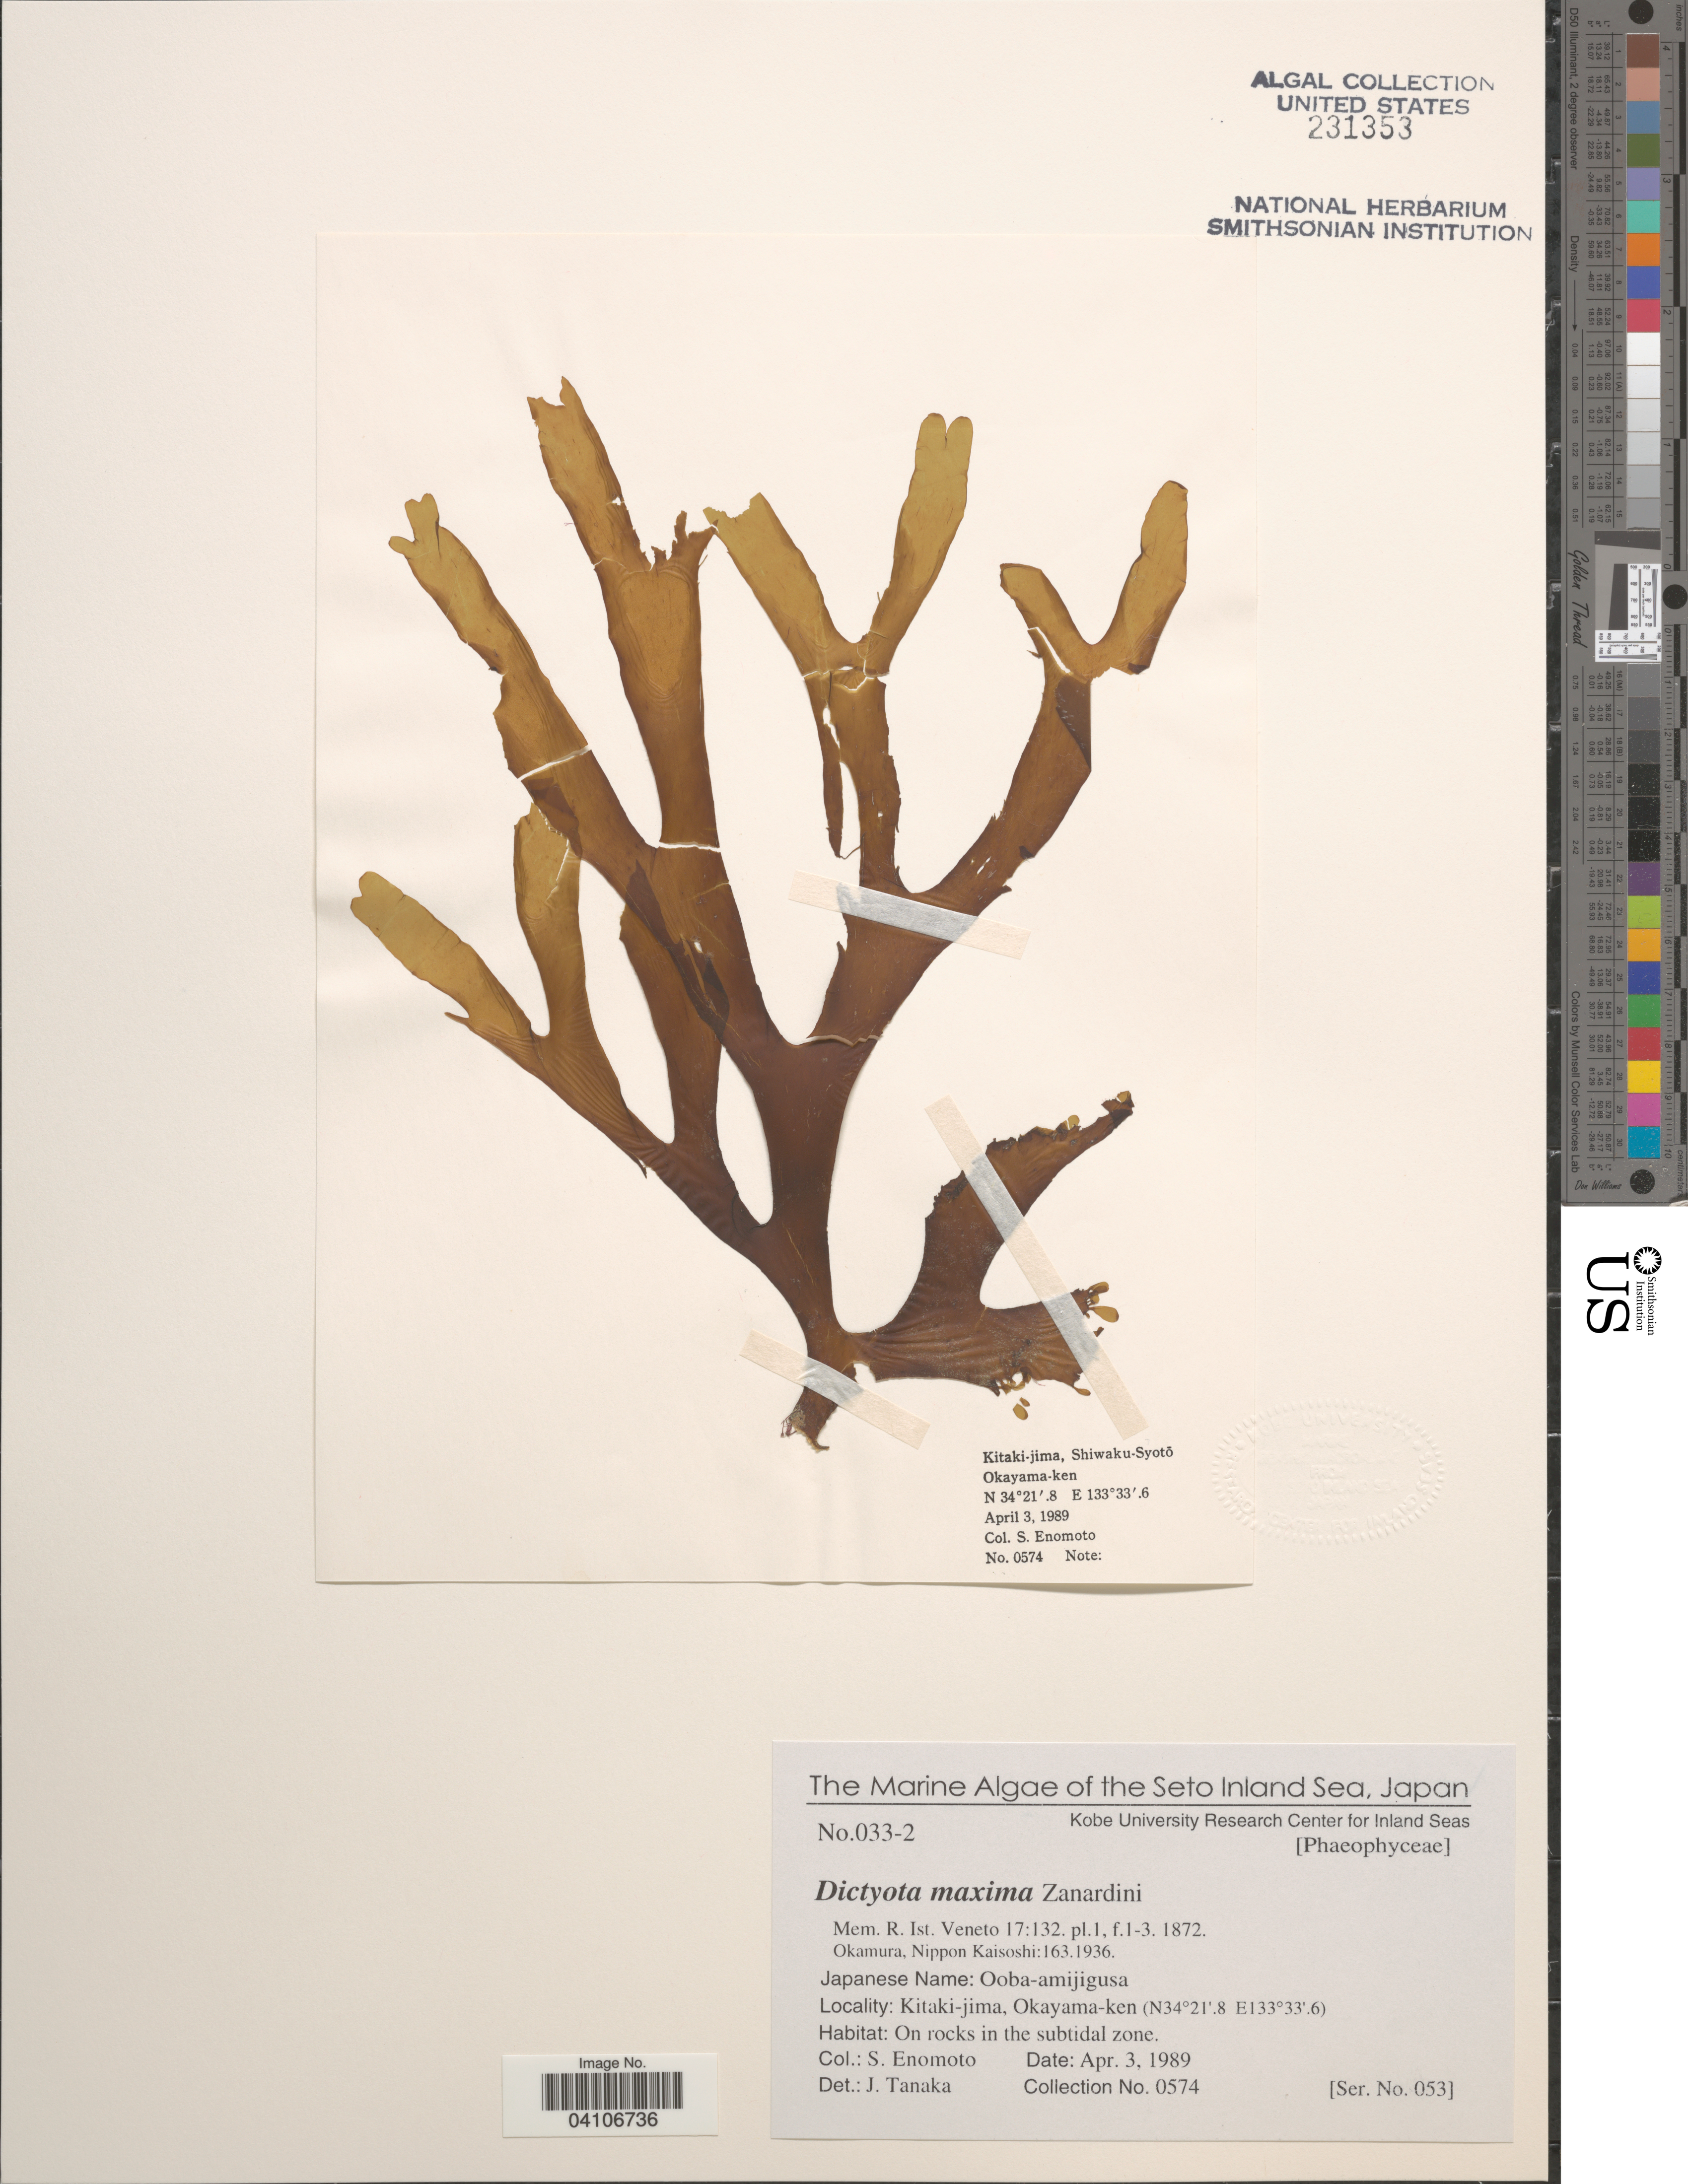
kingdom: Chromista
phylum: Ochrophyta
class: Phaeophyceae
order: Dictyotales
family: Dictyotaceae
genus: Dictyota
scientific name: Dictyota maxima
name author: Zanardini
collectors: S. Enomoto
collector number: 0574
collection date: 1989-04-03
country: Japan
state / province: Okayama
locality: The Seto Inland Sea. Kitaki-jima, Okayama-ken. On rocks in the lower subtidal zone.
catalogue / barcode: US 231353